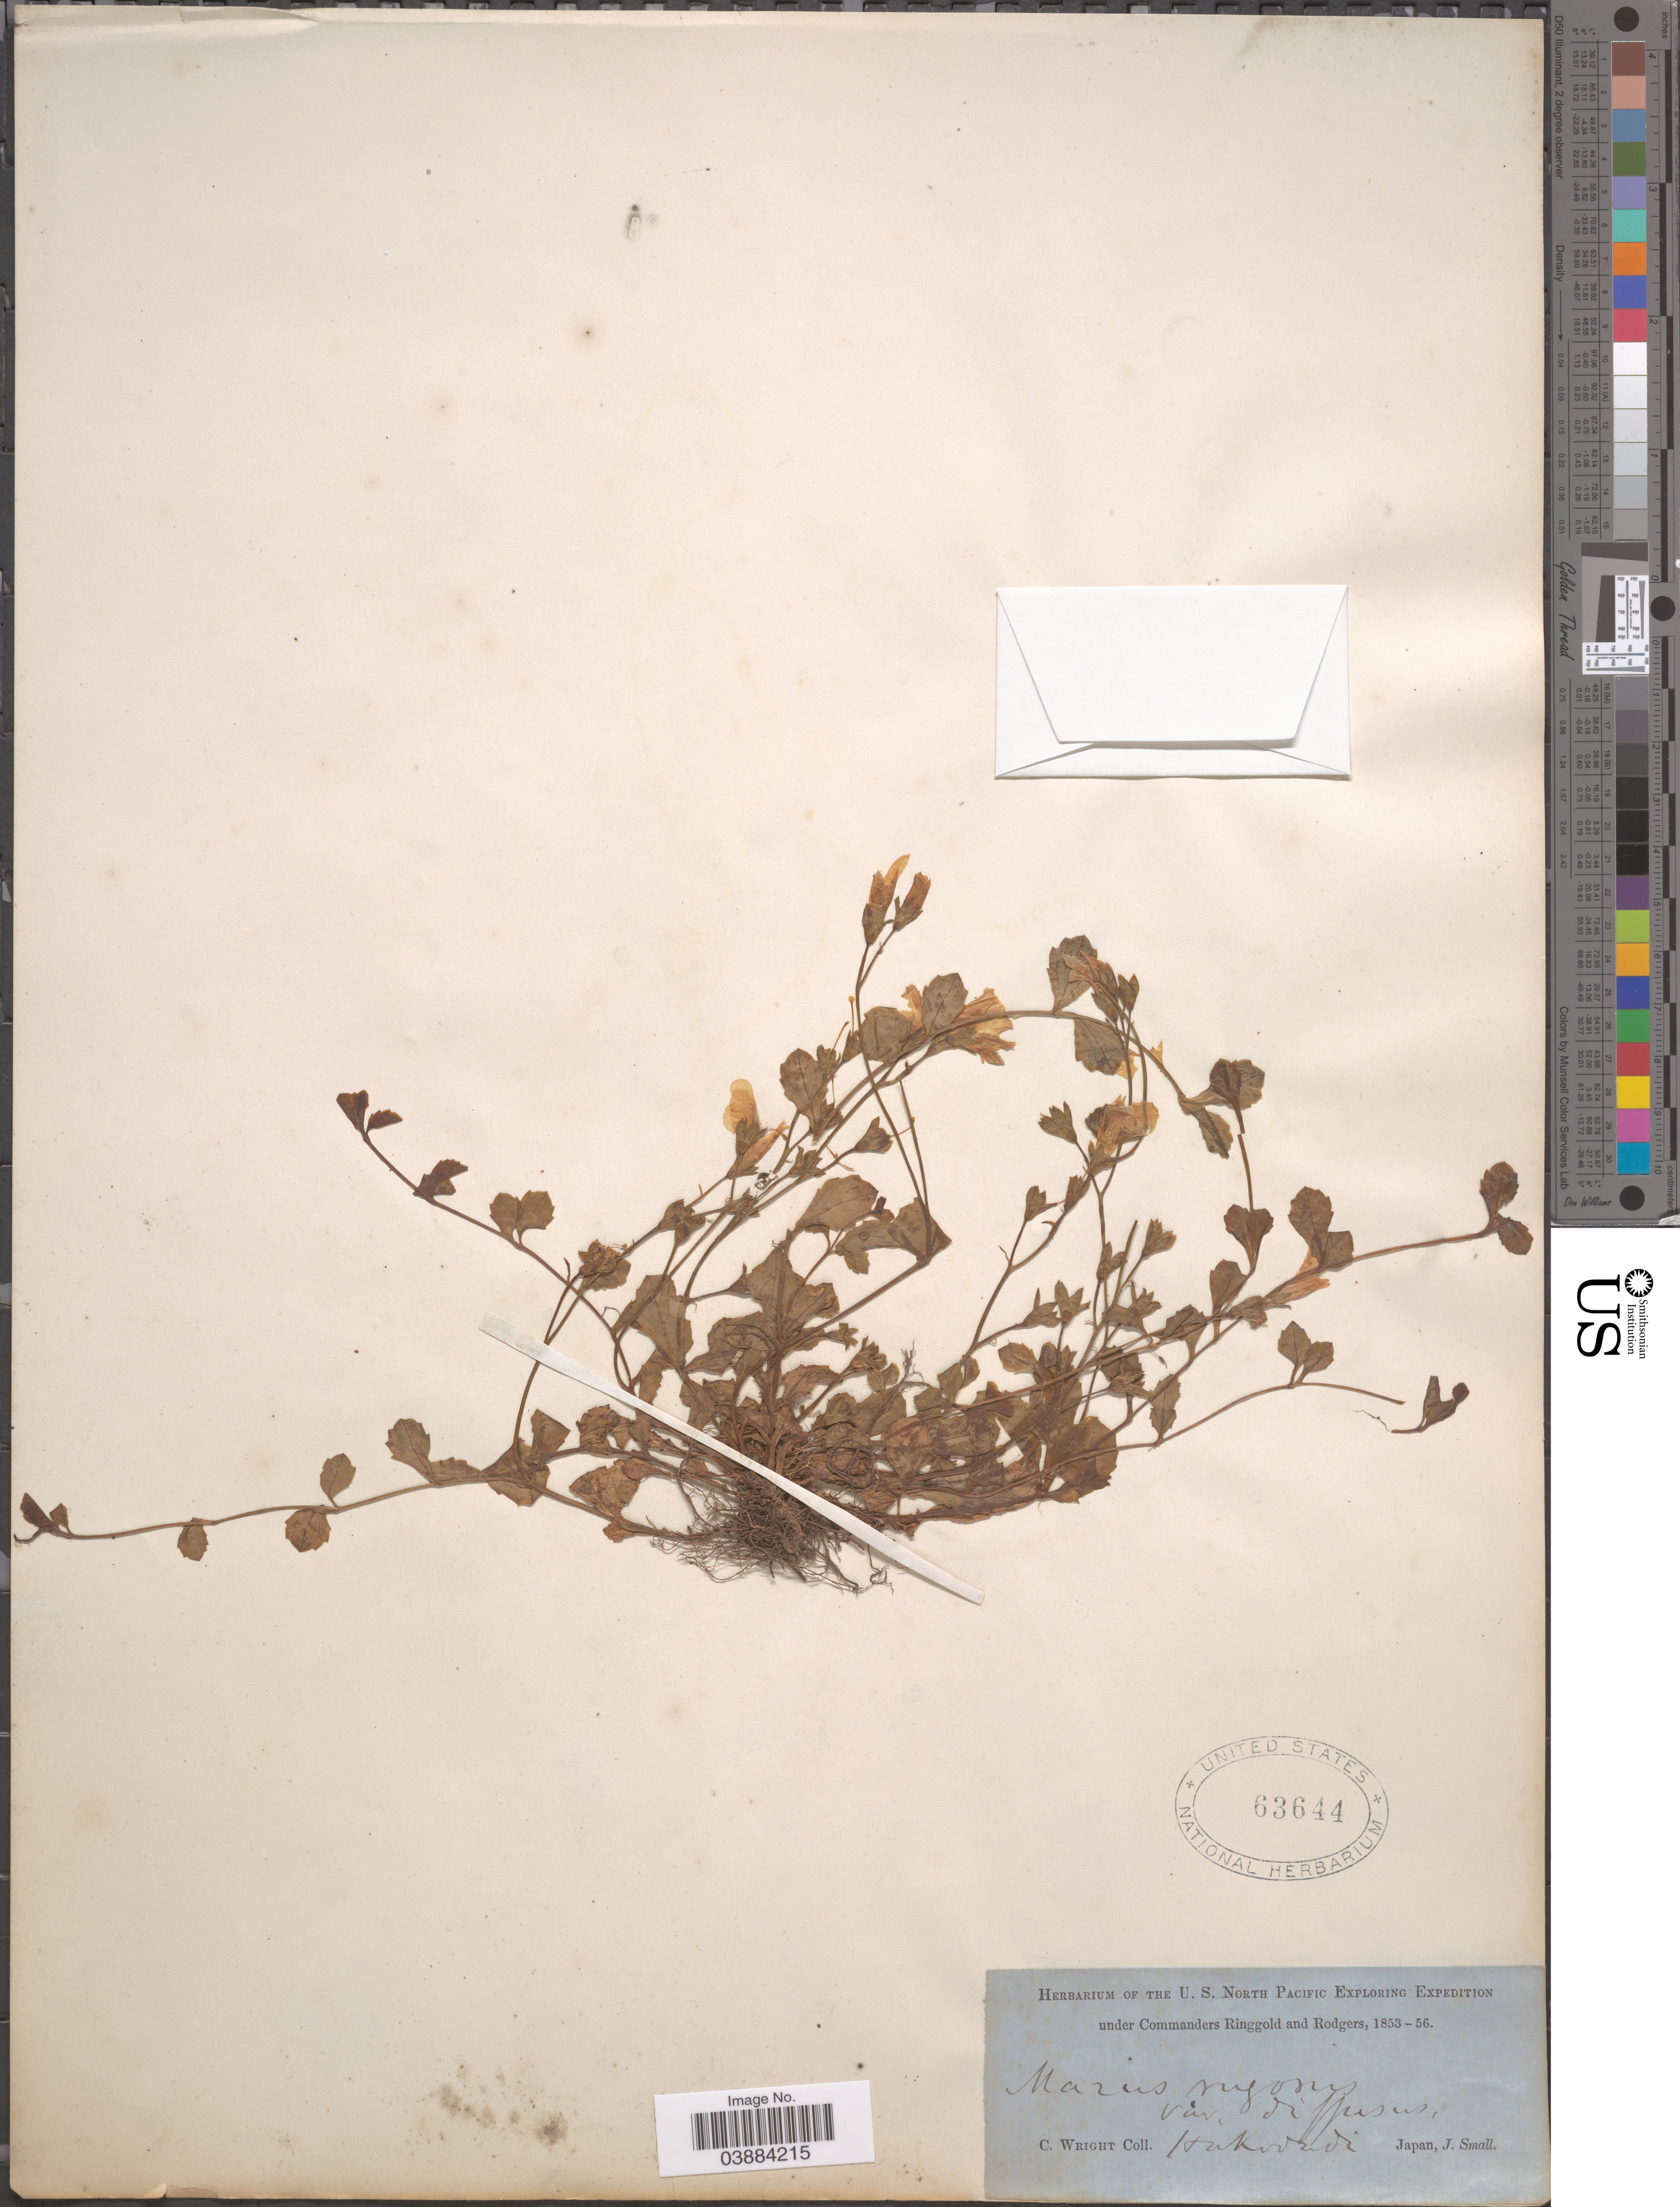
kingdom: Plantae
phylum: Tracheophyta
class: Magnoliopsida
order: Lamiales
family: Mazaceae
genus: Mazus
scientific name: Mazus pumilus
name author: (Burm. f.) Steenis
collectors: C. Wright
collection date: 1853/1856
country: Japan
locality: Hakodadi.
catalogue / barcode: US 63644